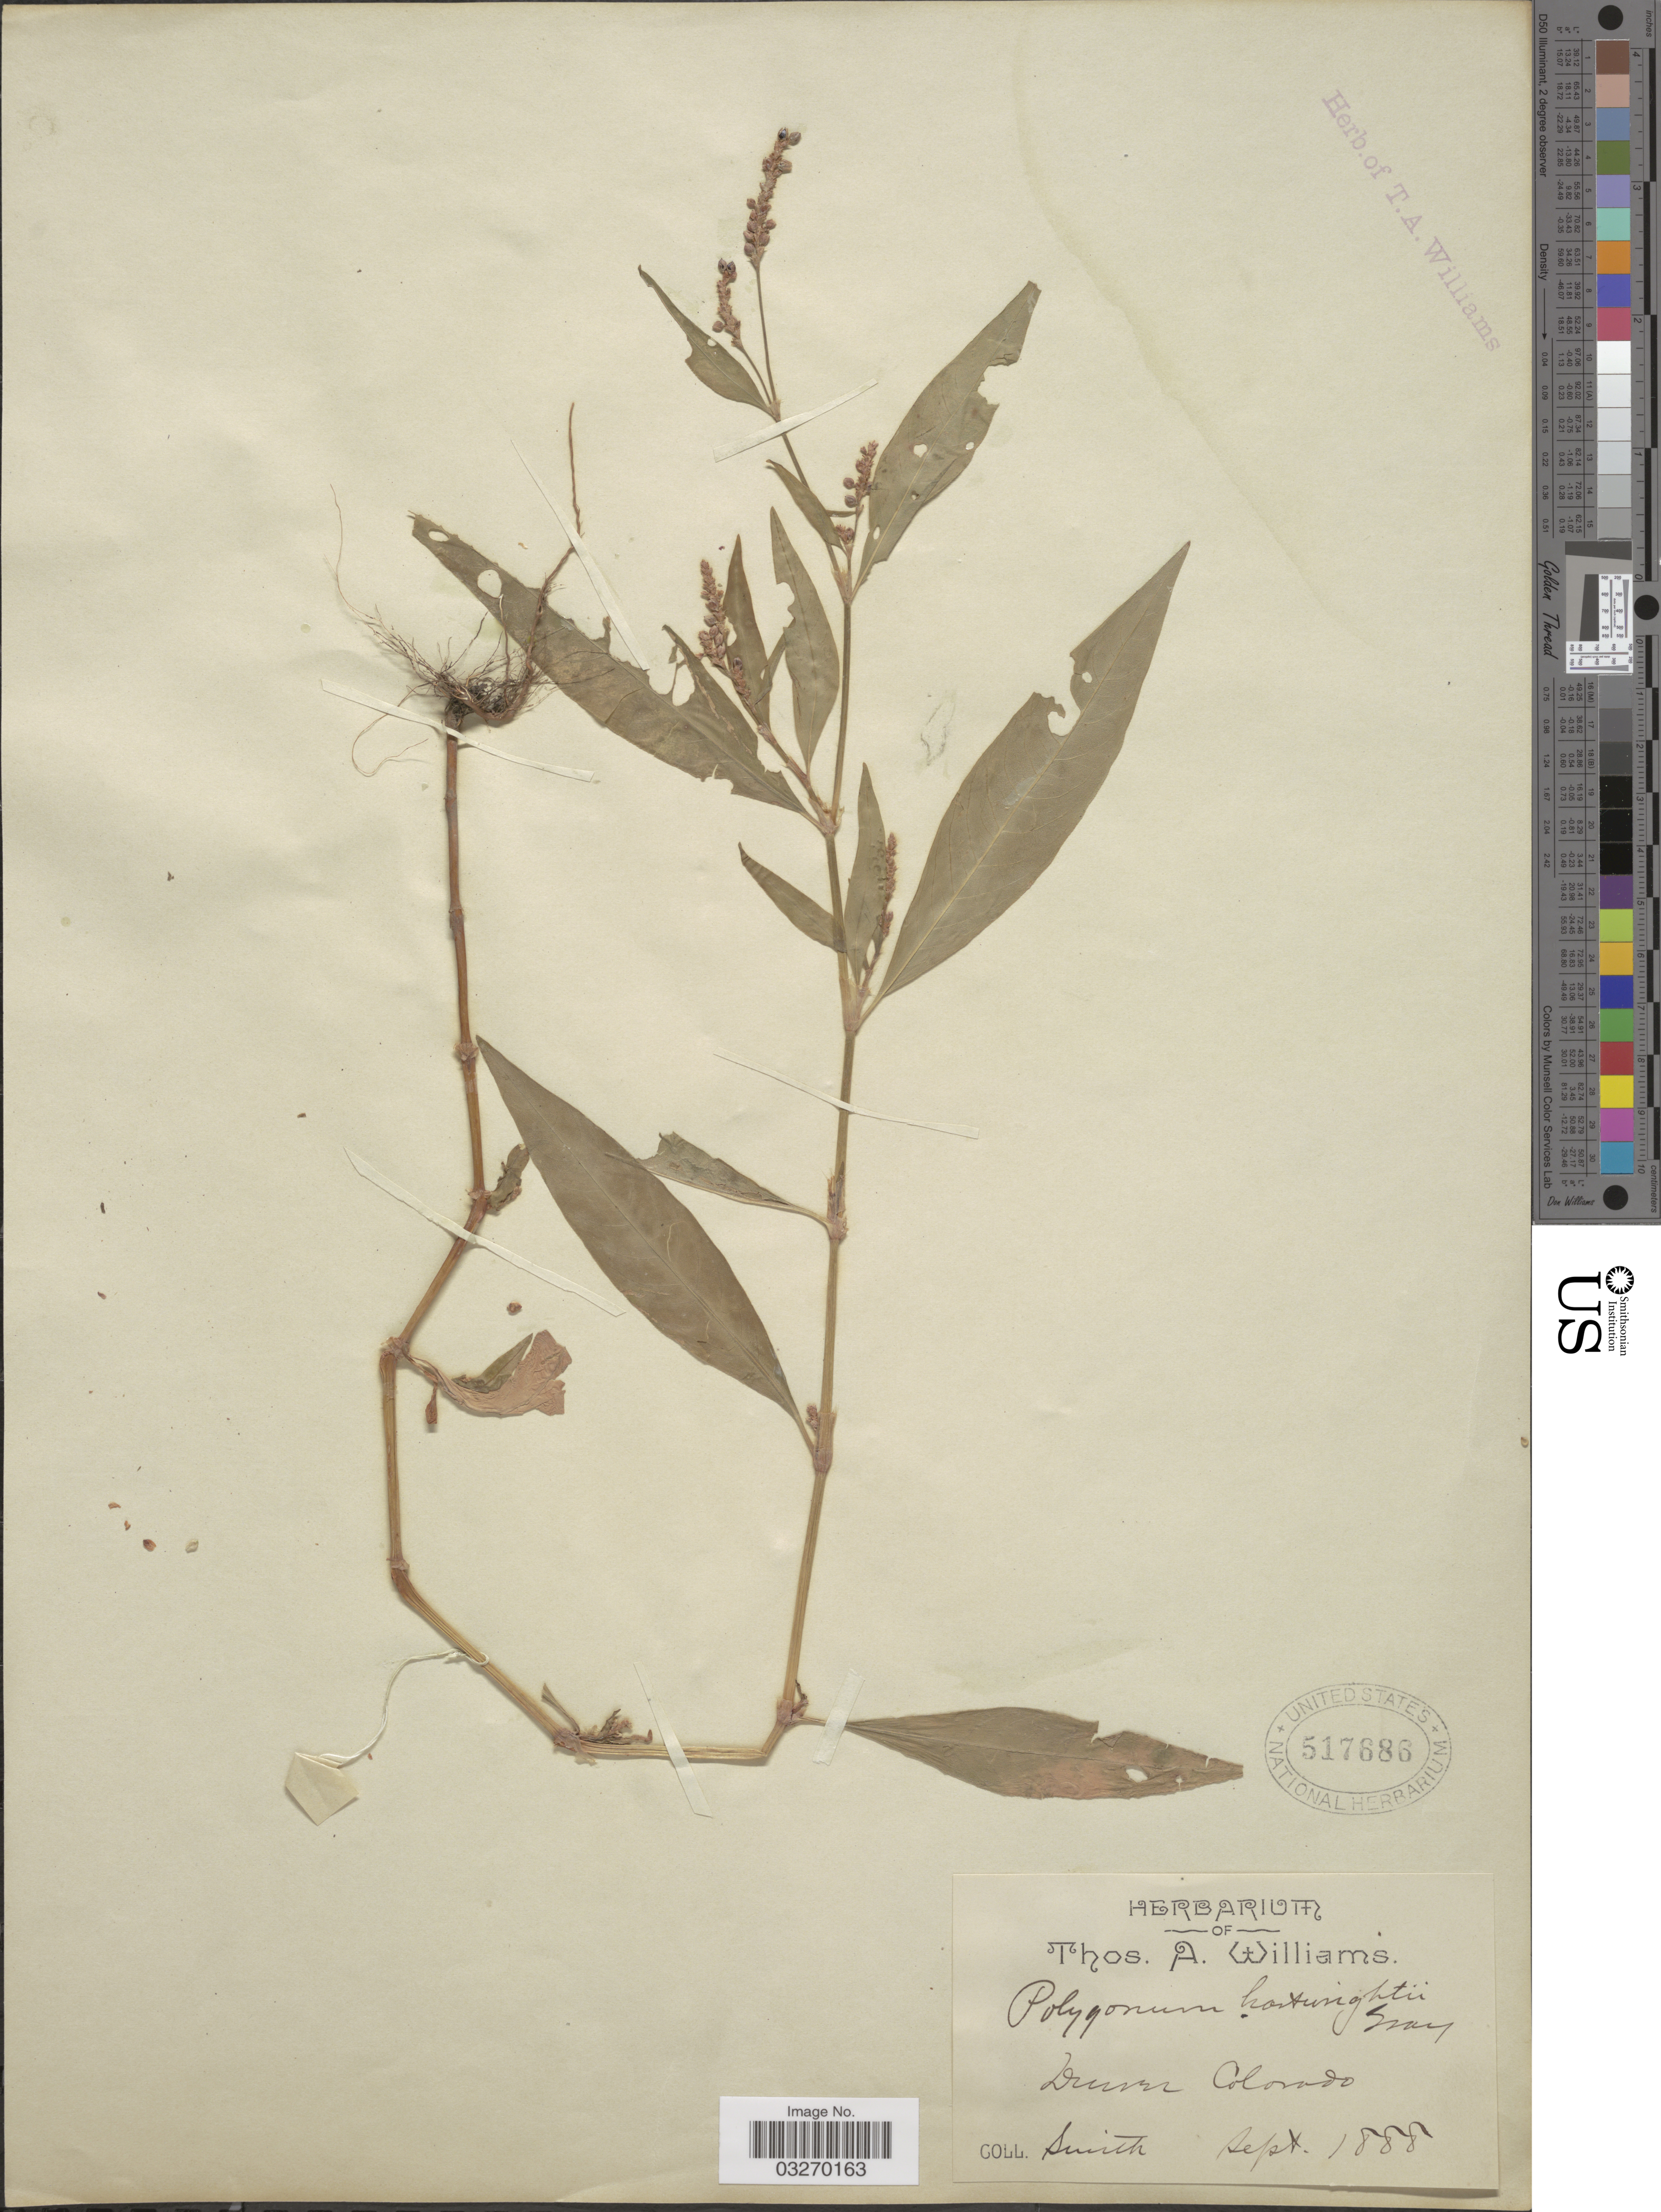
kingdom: Plantae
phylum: Tracheophyta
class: Magnoliopsida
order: Caryophyllales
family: Polygonaceae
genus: Persicaria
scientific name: Persicaria lapathifolia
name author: (L.) Delarbre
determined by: Atha, D. E.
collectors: -- Smith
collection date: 1888-09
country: United States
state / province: Colorado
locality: Denver.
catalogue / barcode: US 517686